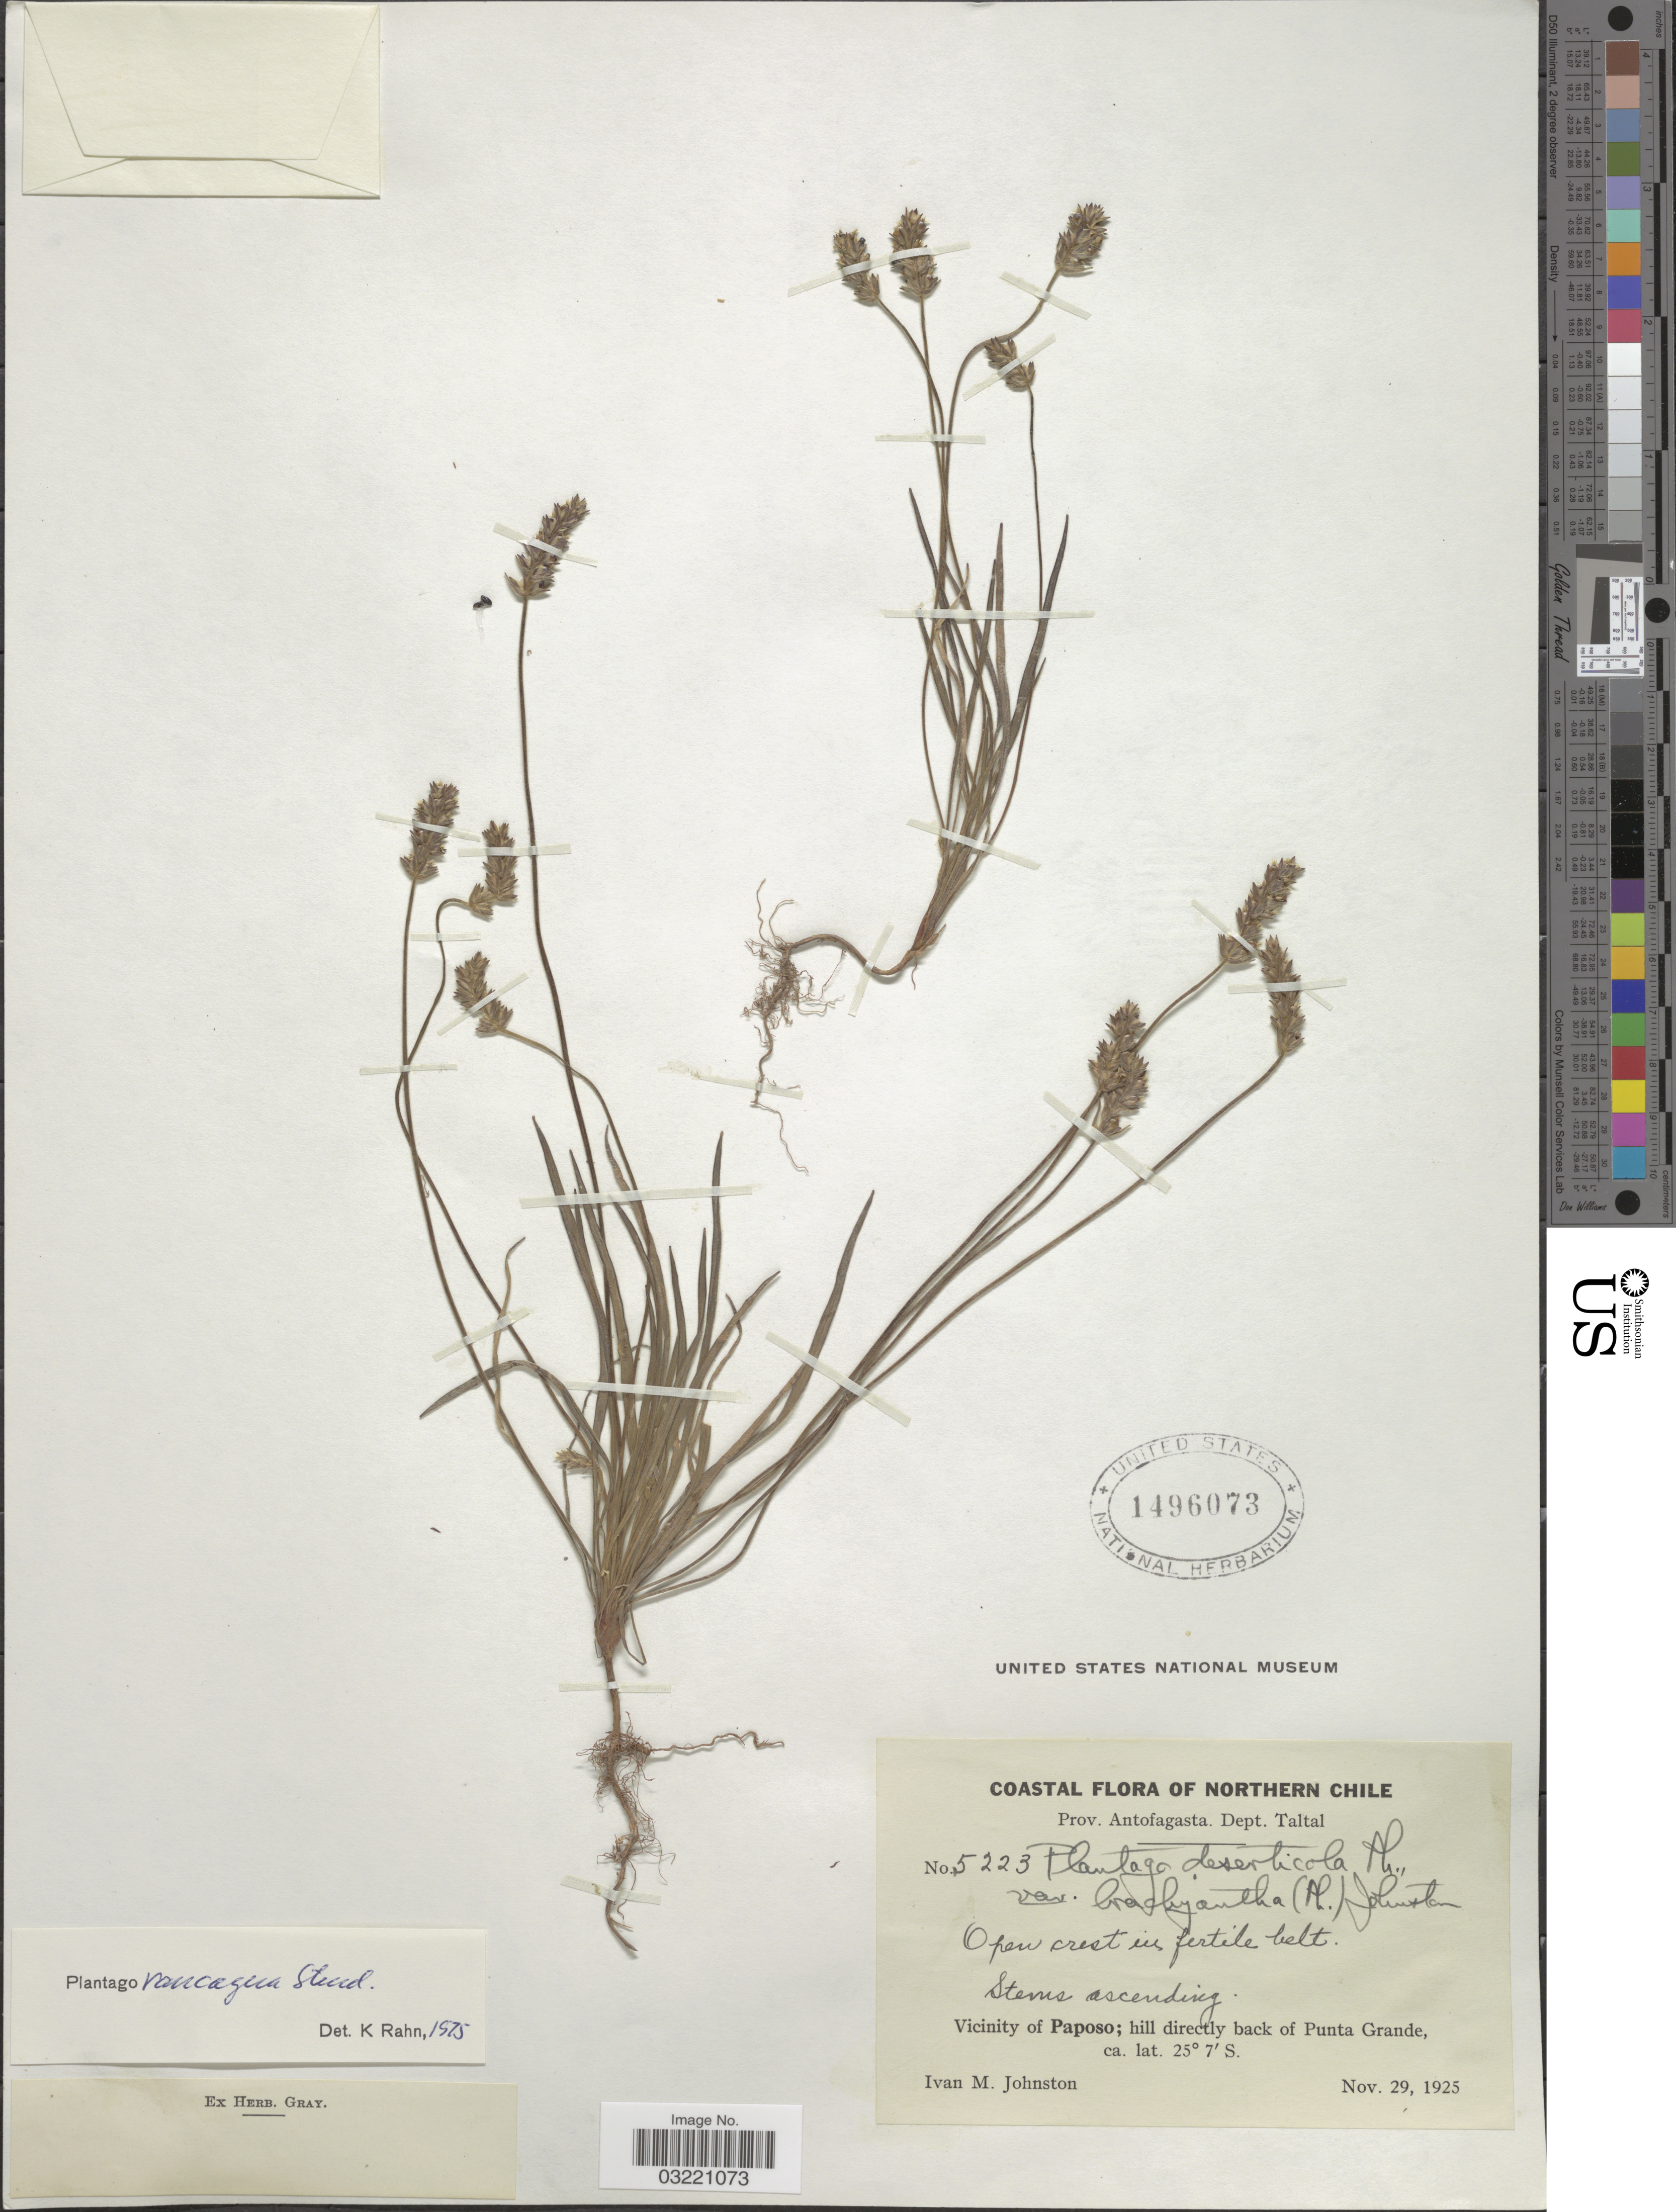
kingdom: Plantae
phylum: Tracheophyta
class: Magnoliopsida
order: Lamiales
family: Plantaginaceae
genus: Plantago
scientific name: Plantago rancaguae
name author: Steud.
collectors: I.M. Johnston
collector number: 5223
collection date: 1925-11-29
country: Chile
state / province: Antofagasta (II)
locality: Northern Chile. Dept. Taltal. Vicinity of Paposo; hill directly back of Punta Grande.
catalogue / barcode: US 1496073